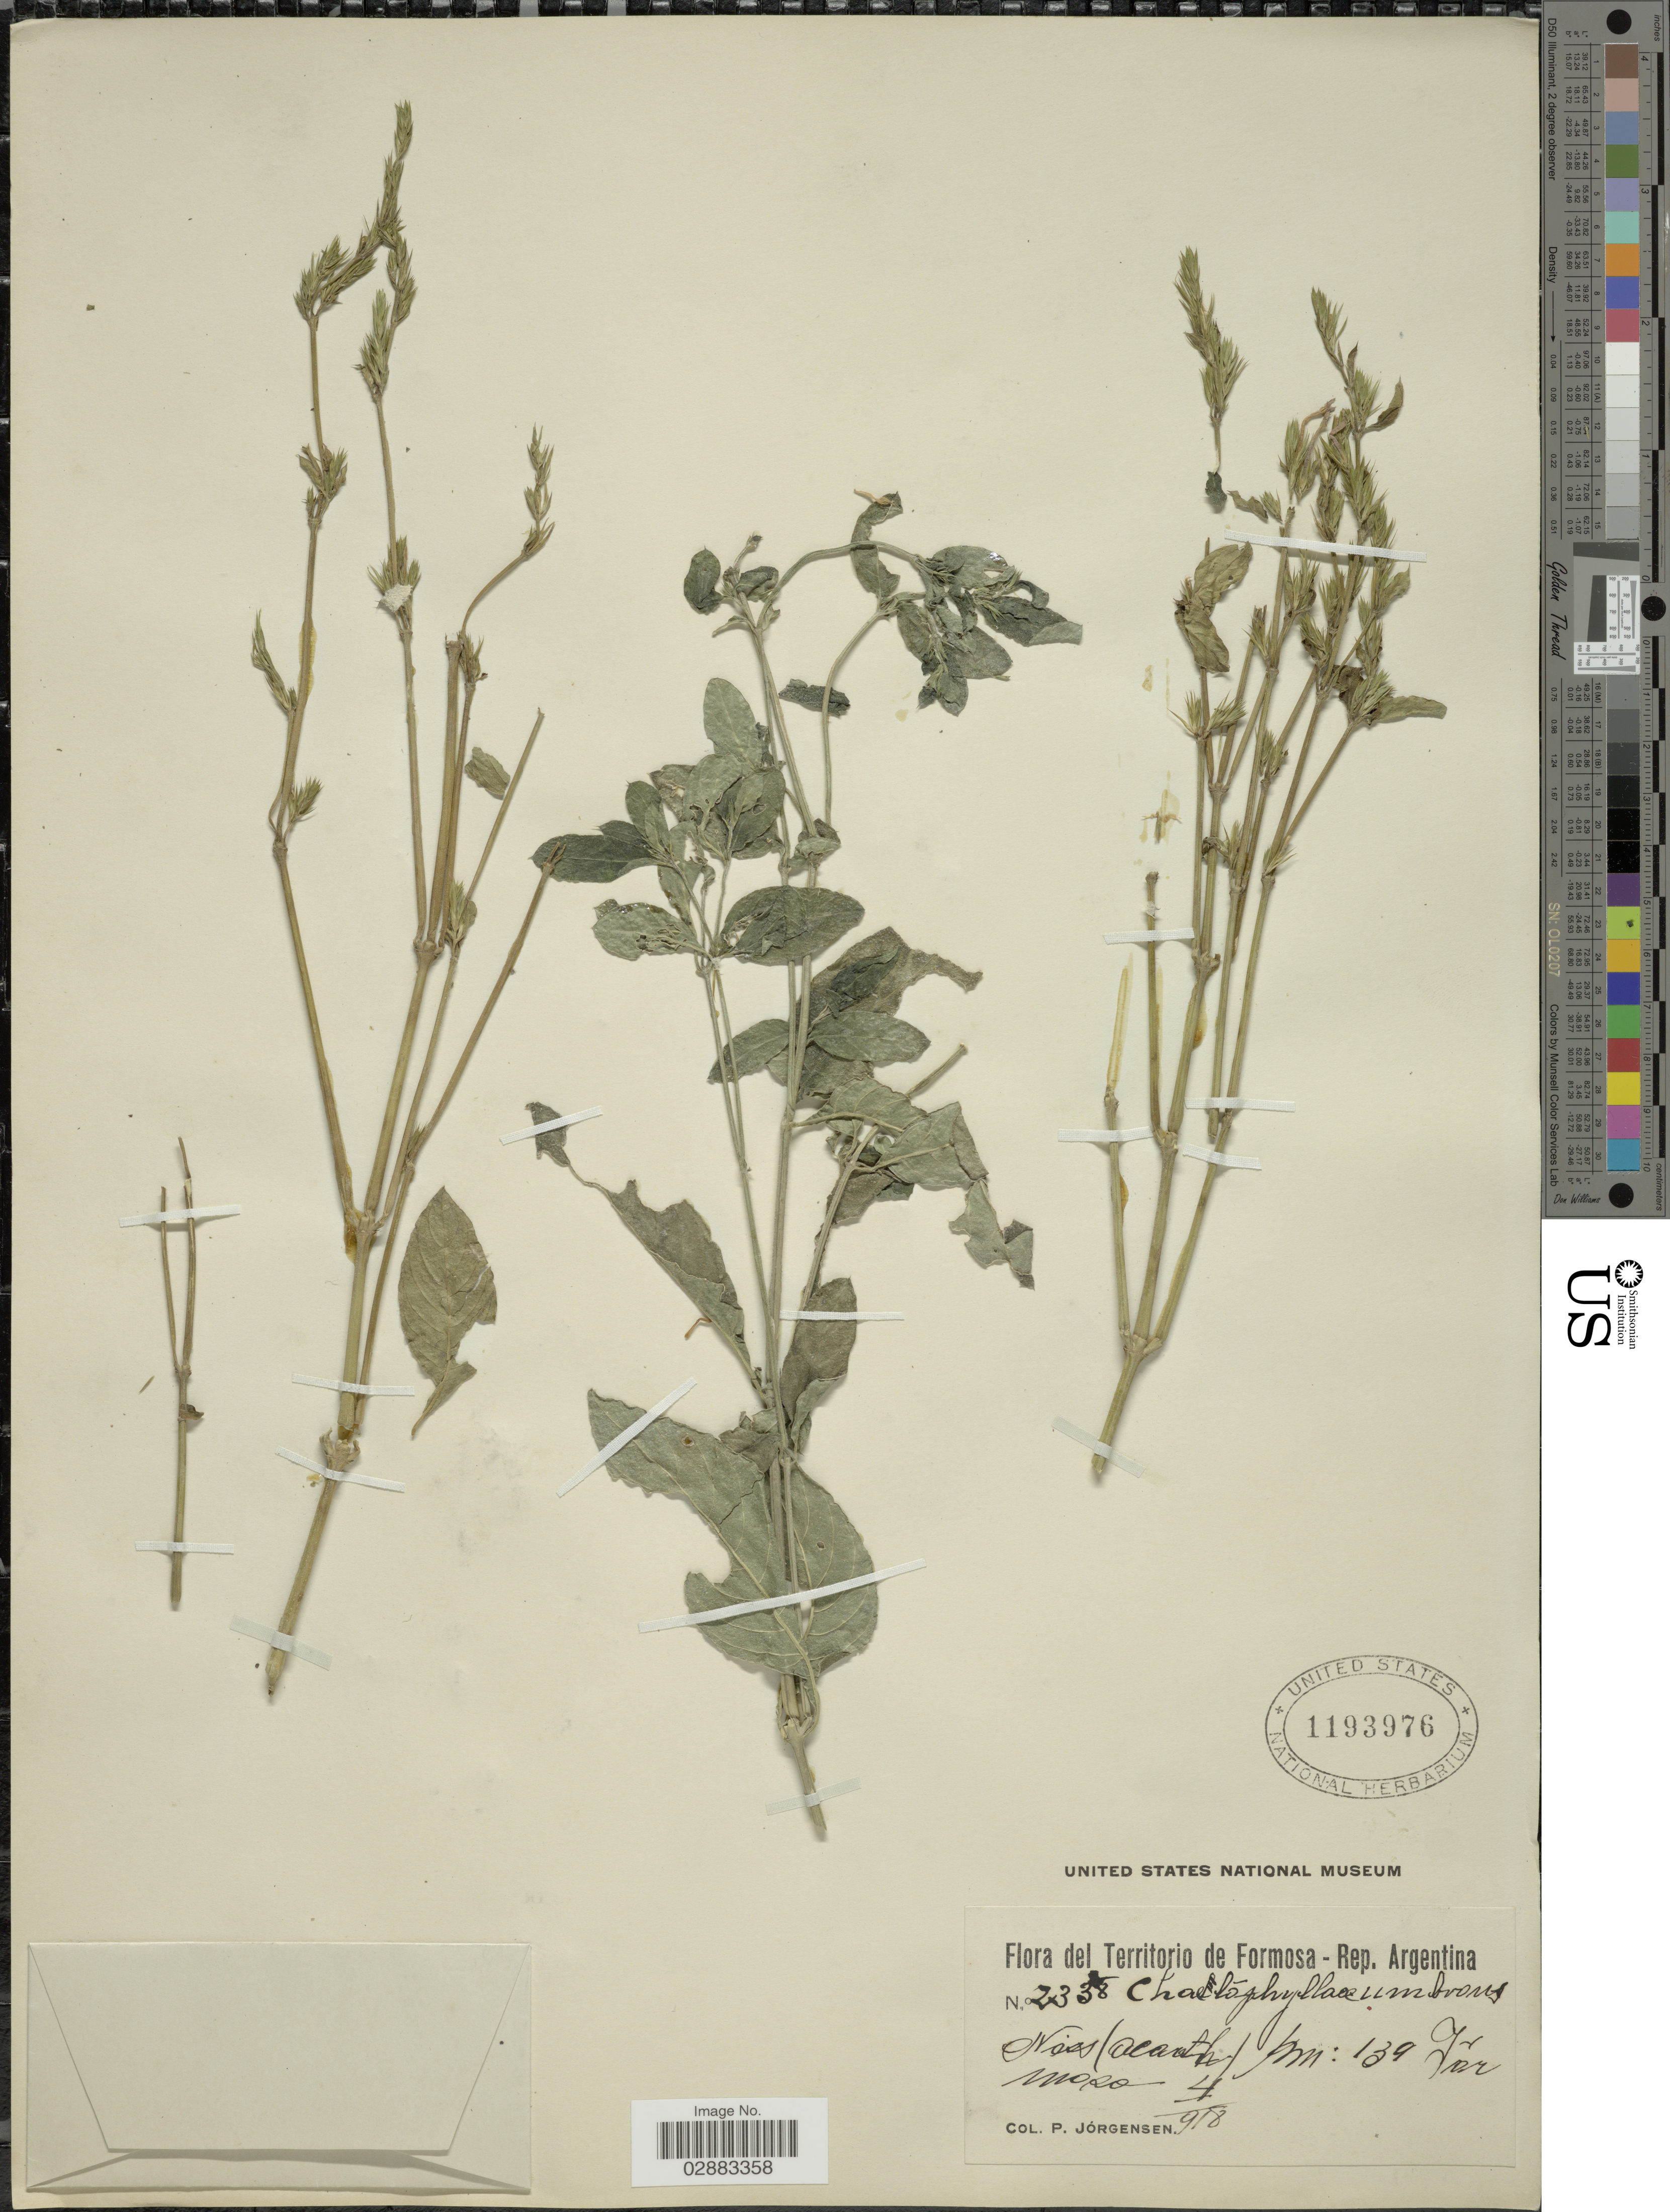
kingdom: Plantae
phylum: Tracheophyta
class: Magnoliopsida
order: Lamiales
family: Acanthaceae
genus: Justicia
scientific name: Justicia goudotii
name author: V.A.W. Graham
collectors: P. Jörgensen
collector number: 2338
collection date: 1918-04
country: Argentina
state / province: Formosa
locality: Territorio de Formosa - Rep. Argentina.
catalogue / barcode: US 1193976